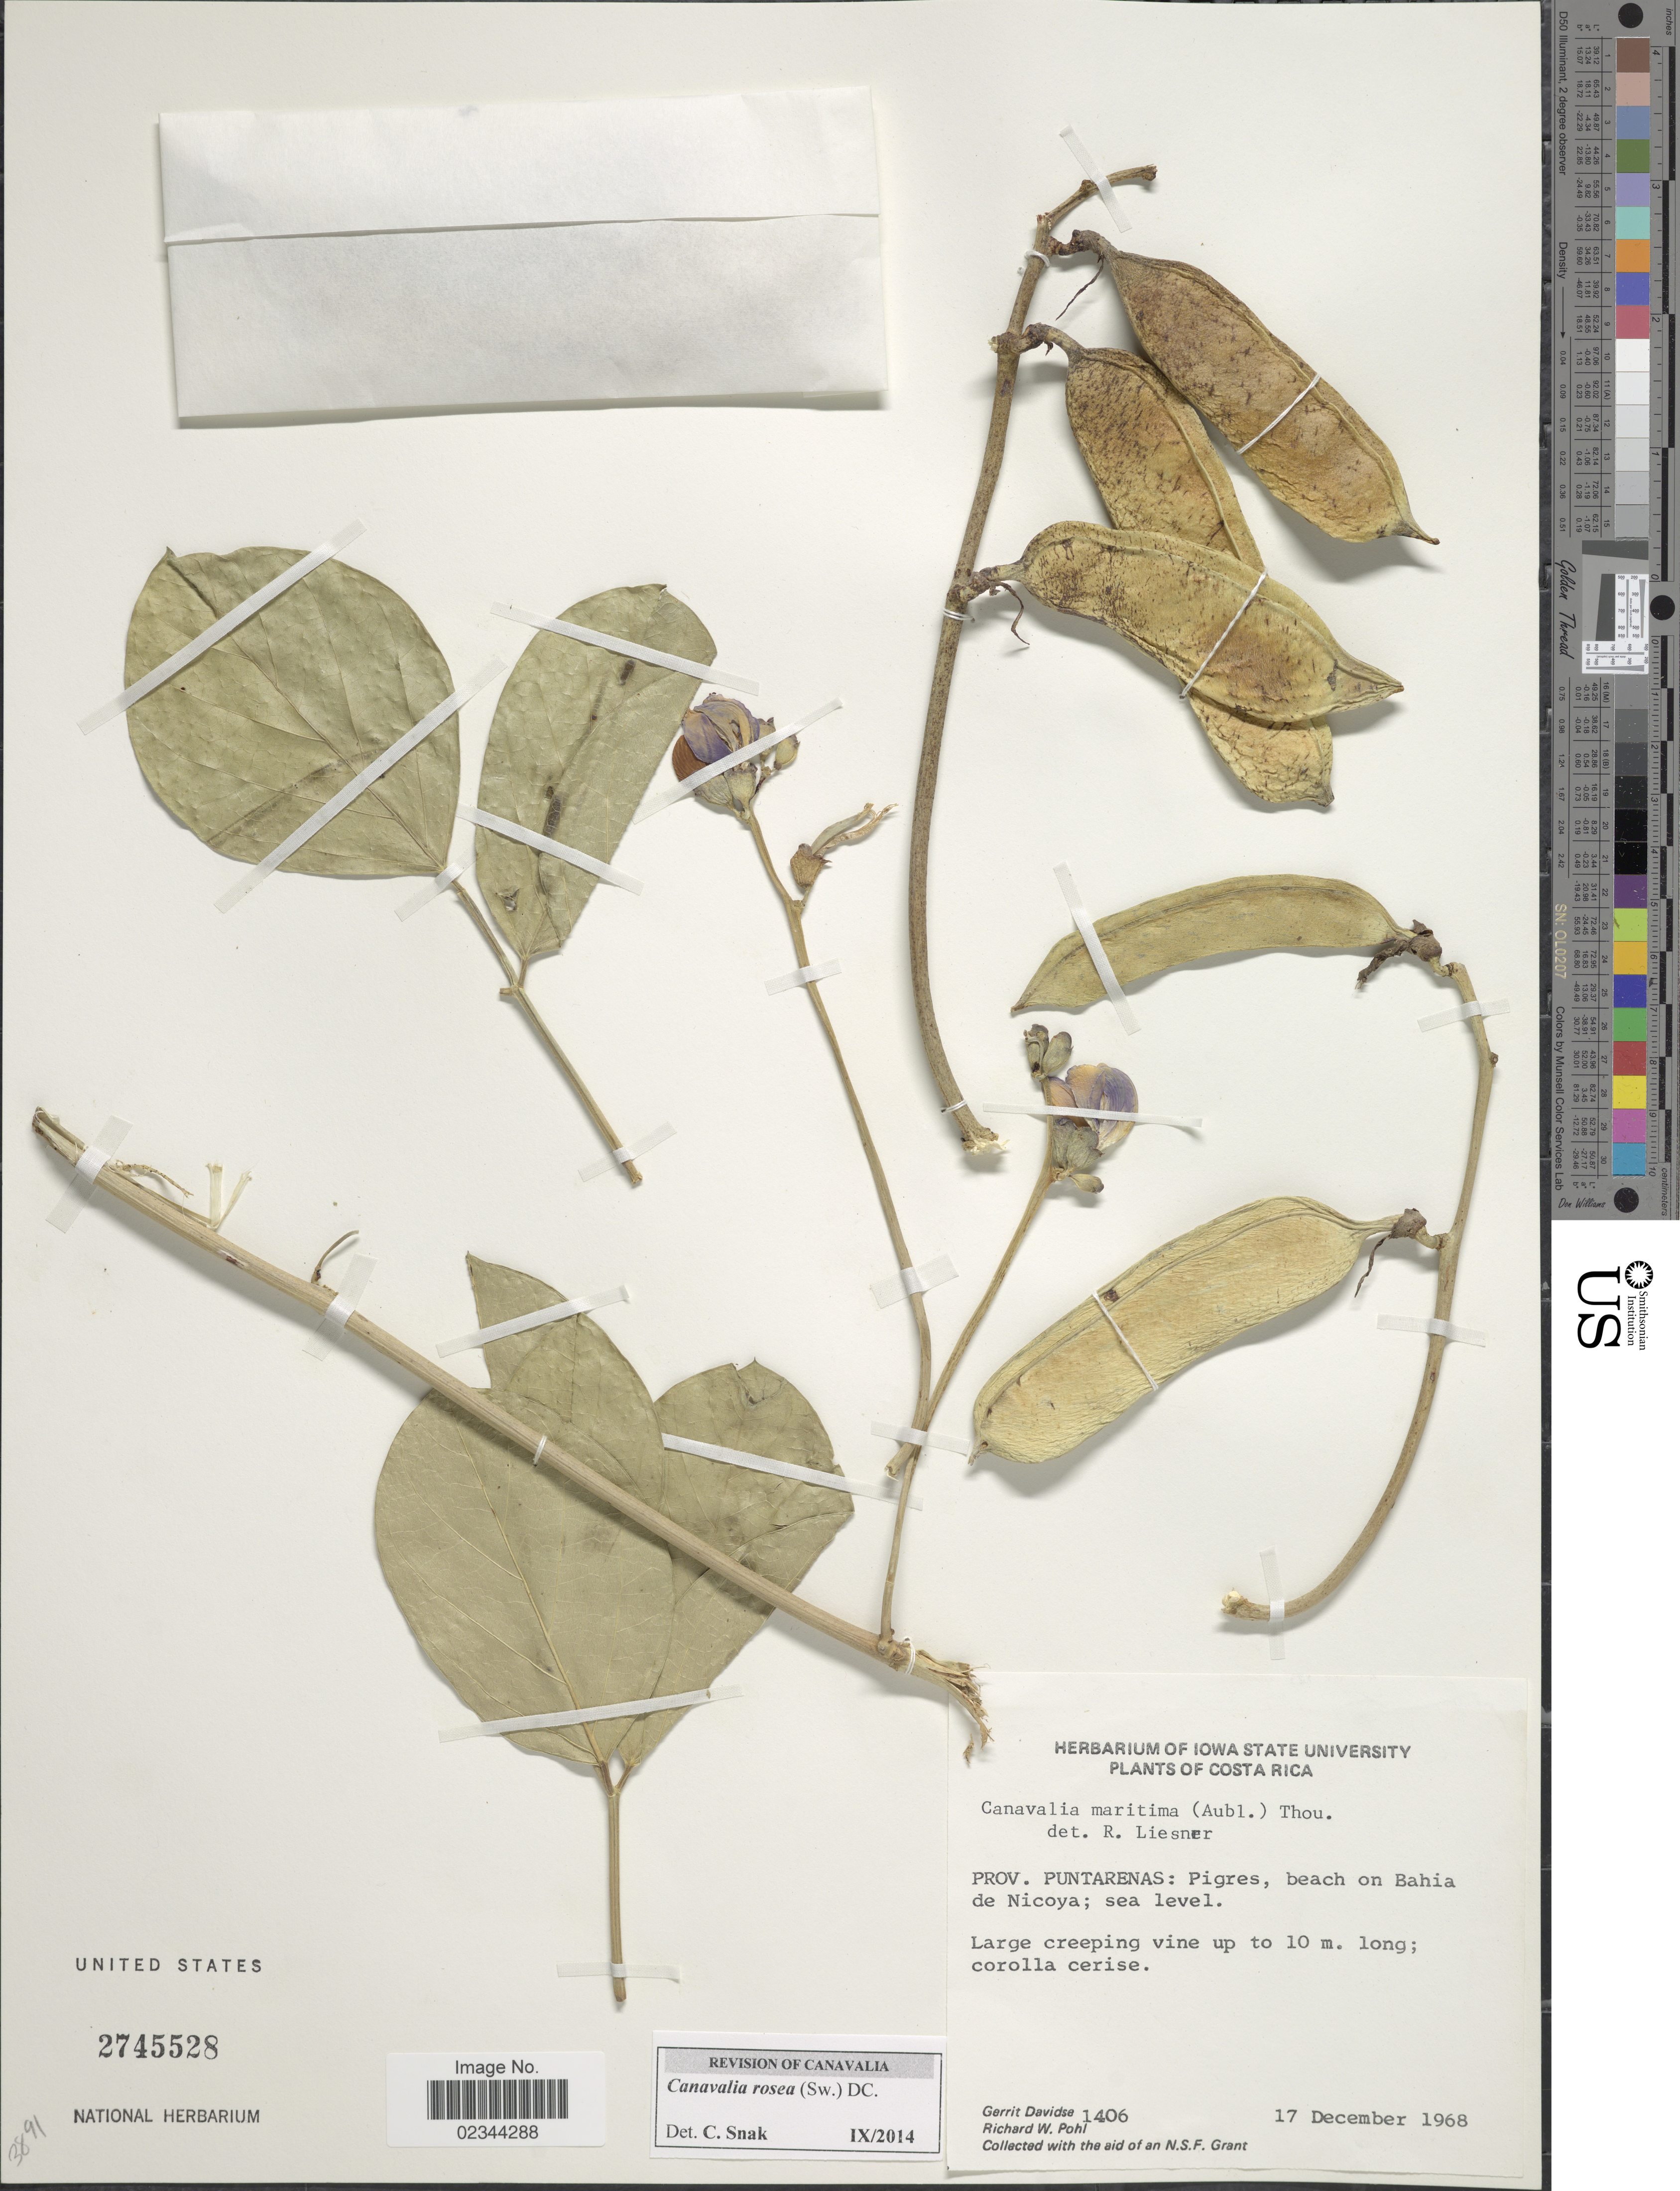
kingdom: Plantae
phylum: Tracheophyta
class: Magnoliopsida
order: Fabales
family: Fabaceae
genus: Canavalia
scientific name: Canavalia rosea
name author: (Sw.) DC.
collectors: G. Davidse & R. W. Pohl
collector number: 1406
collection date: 1968-12-17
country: Costa Rica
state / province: Puntarenas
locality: Pigres, beach on Bahia de Nicoya.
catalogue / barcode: US 2745528